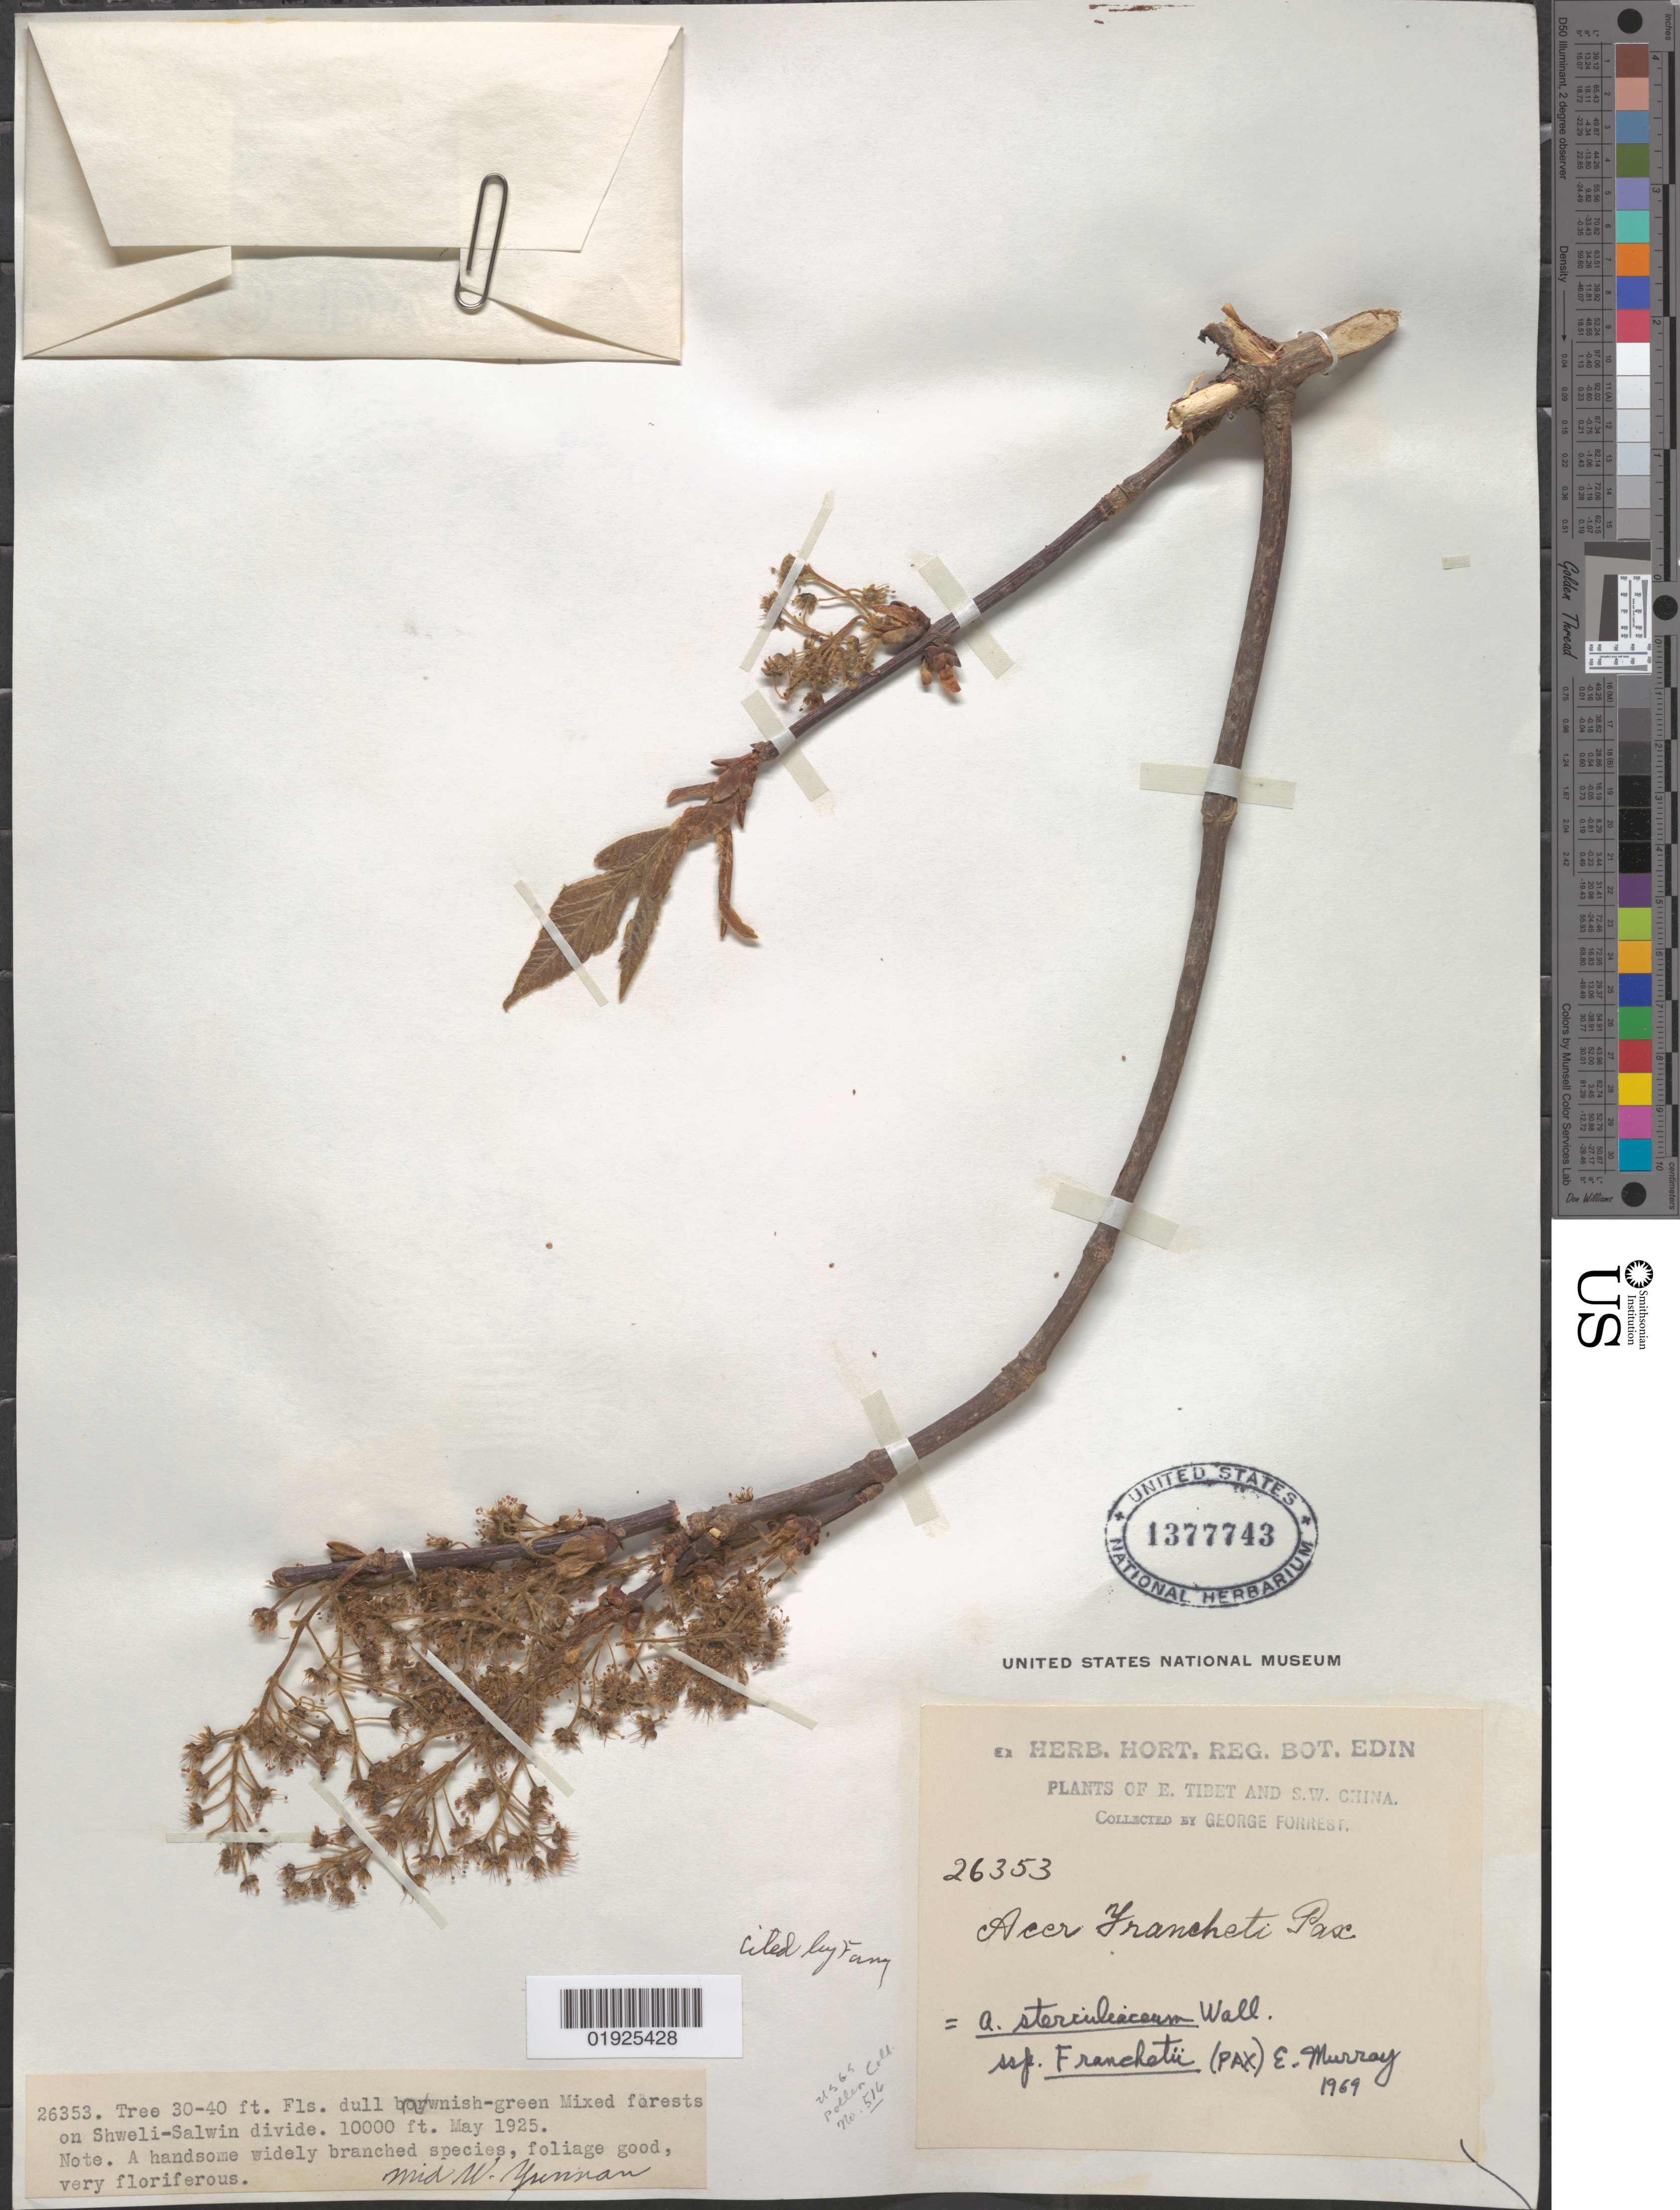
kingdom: Plantae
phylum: Tracheophyta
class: Magnoliopsida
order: Sapindales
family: Sapindaceae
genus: Acer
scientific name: Acer sterculiaceum subsp. franchetii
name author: (Pax) A.E. Murray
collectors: G. Forrest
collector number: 26353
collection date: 1925-05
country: China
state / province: Yunnan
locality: Mid W. Yunnan. On Shweli-Salwin divide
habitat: Mixed forests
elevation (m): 3048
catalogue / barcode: US 1377743